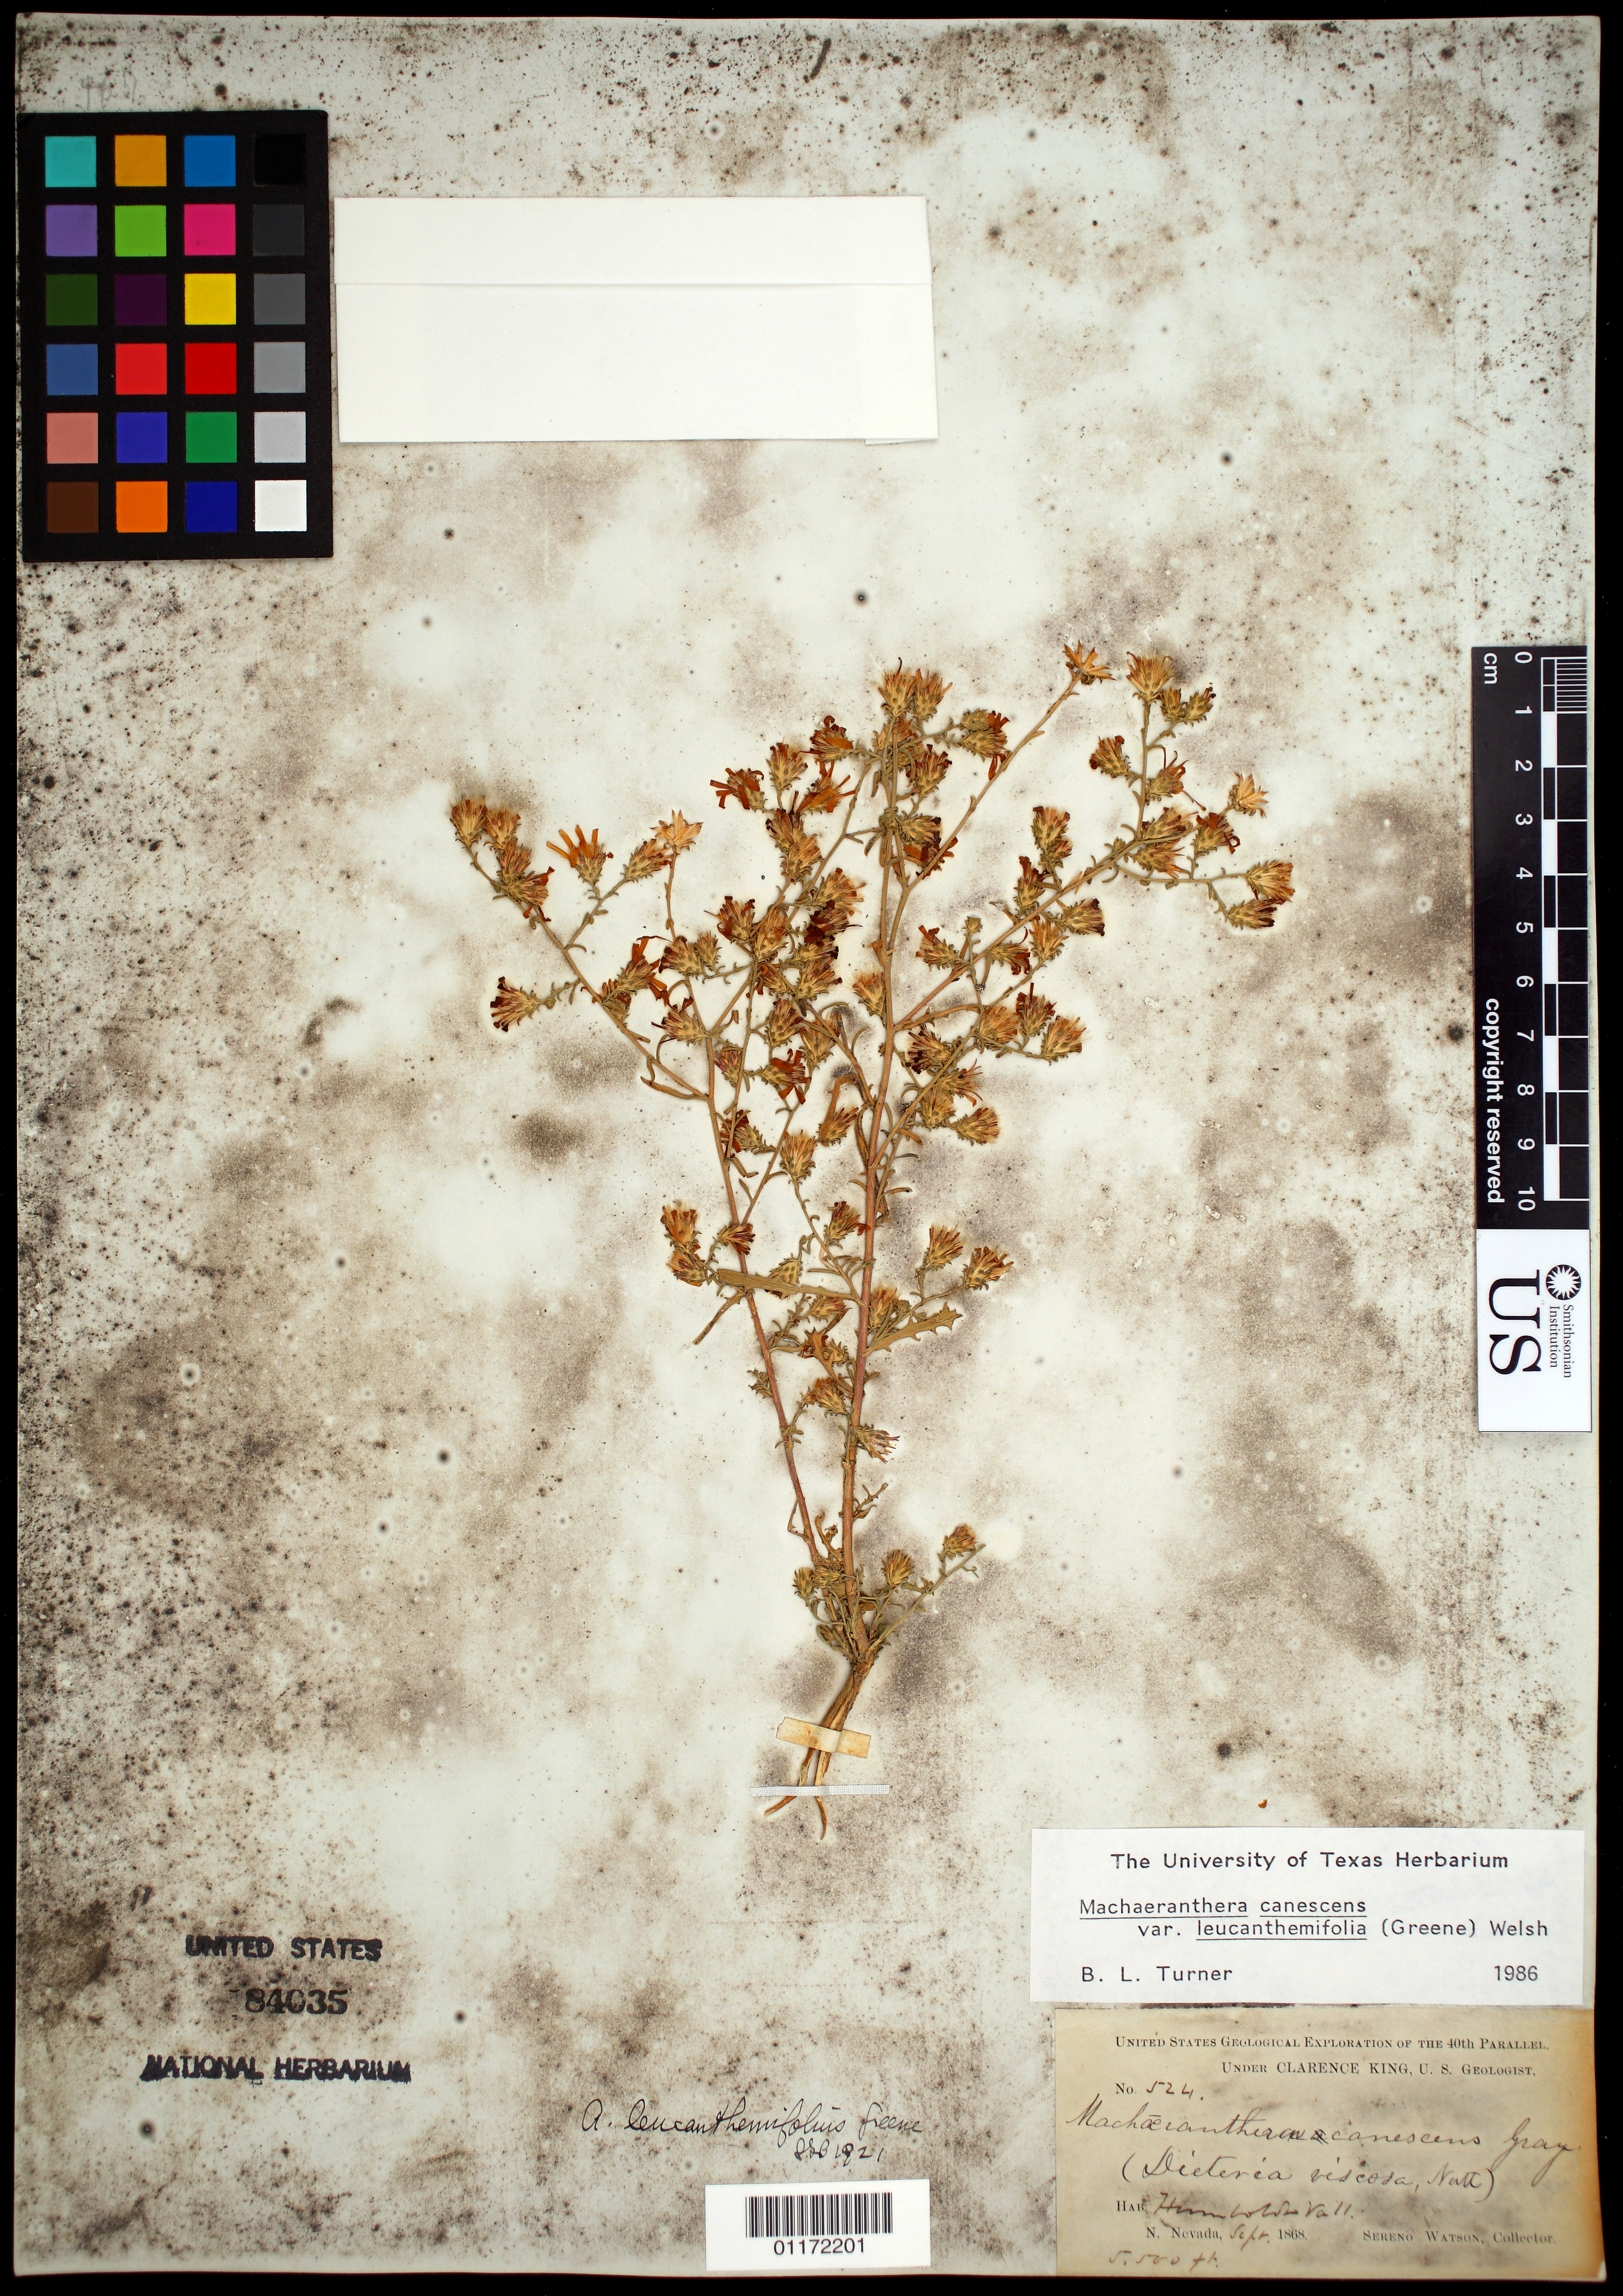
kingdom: Plantae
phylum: Tracheophyta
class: Magnoliopsida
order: Asterales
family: Asteraceae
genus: Machaeranthera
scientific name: Machaeranthera canescens var. leucanthemifolius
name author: (Greene) S.L. Welsh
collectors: S. Watson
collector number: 524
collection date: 1868-09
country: United States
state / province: Nevada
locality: Humboldt Valley, N. Nevada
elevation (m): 1676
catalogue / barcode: US 84035